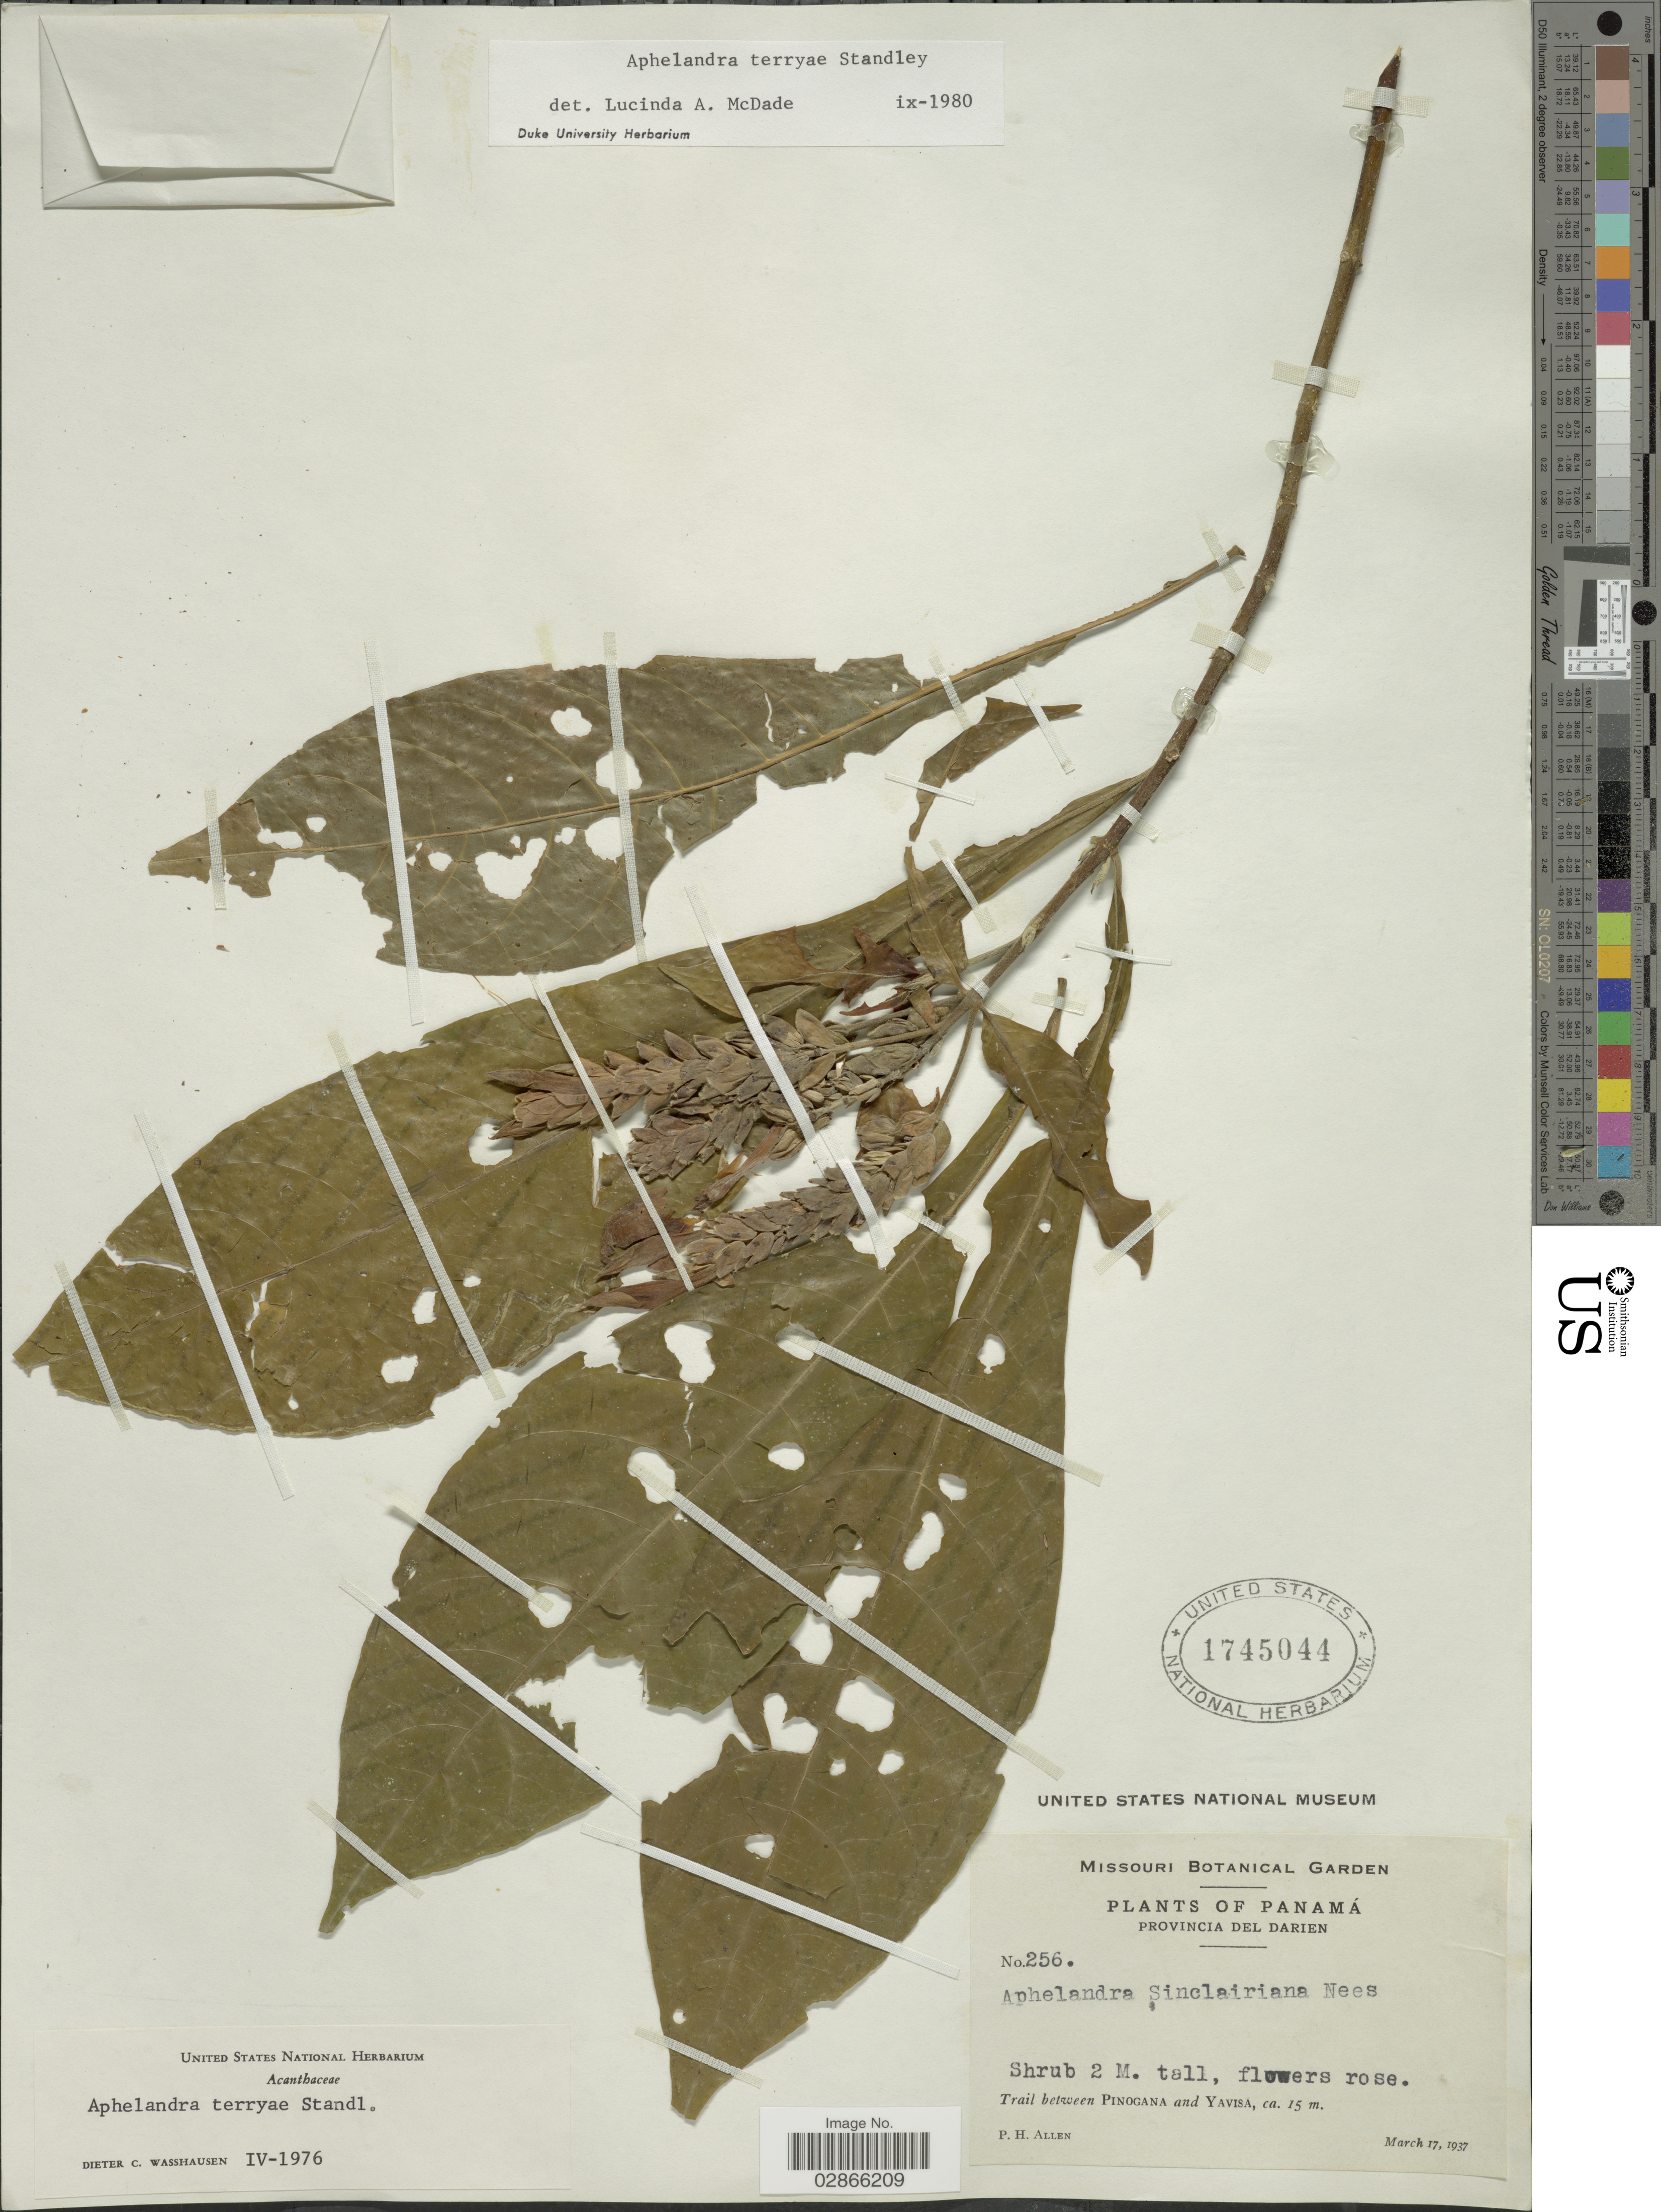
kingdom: Plantae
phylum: Tracheophyta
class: Magnoliopsida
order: Lamiales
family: Acanthaceae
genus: Aphelandra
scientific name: Aphelandra terryae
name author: Standl.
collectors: P. H. Allen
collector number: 256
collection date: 1937-03-17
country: Panama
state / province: Darién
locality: Trail between Pinogana and Yavisa.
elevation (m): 15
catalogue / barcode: US 1745044